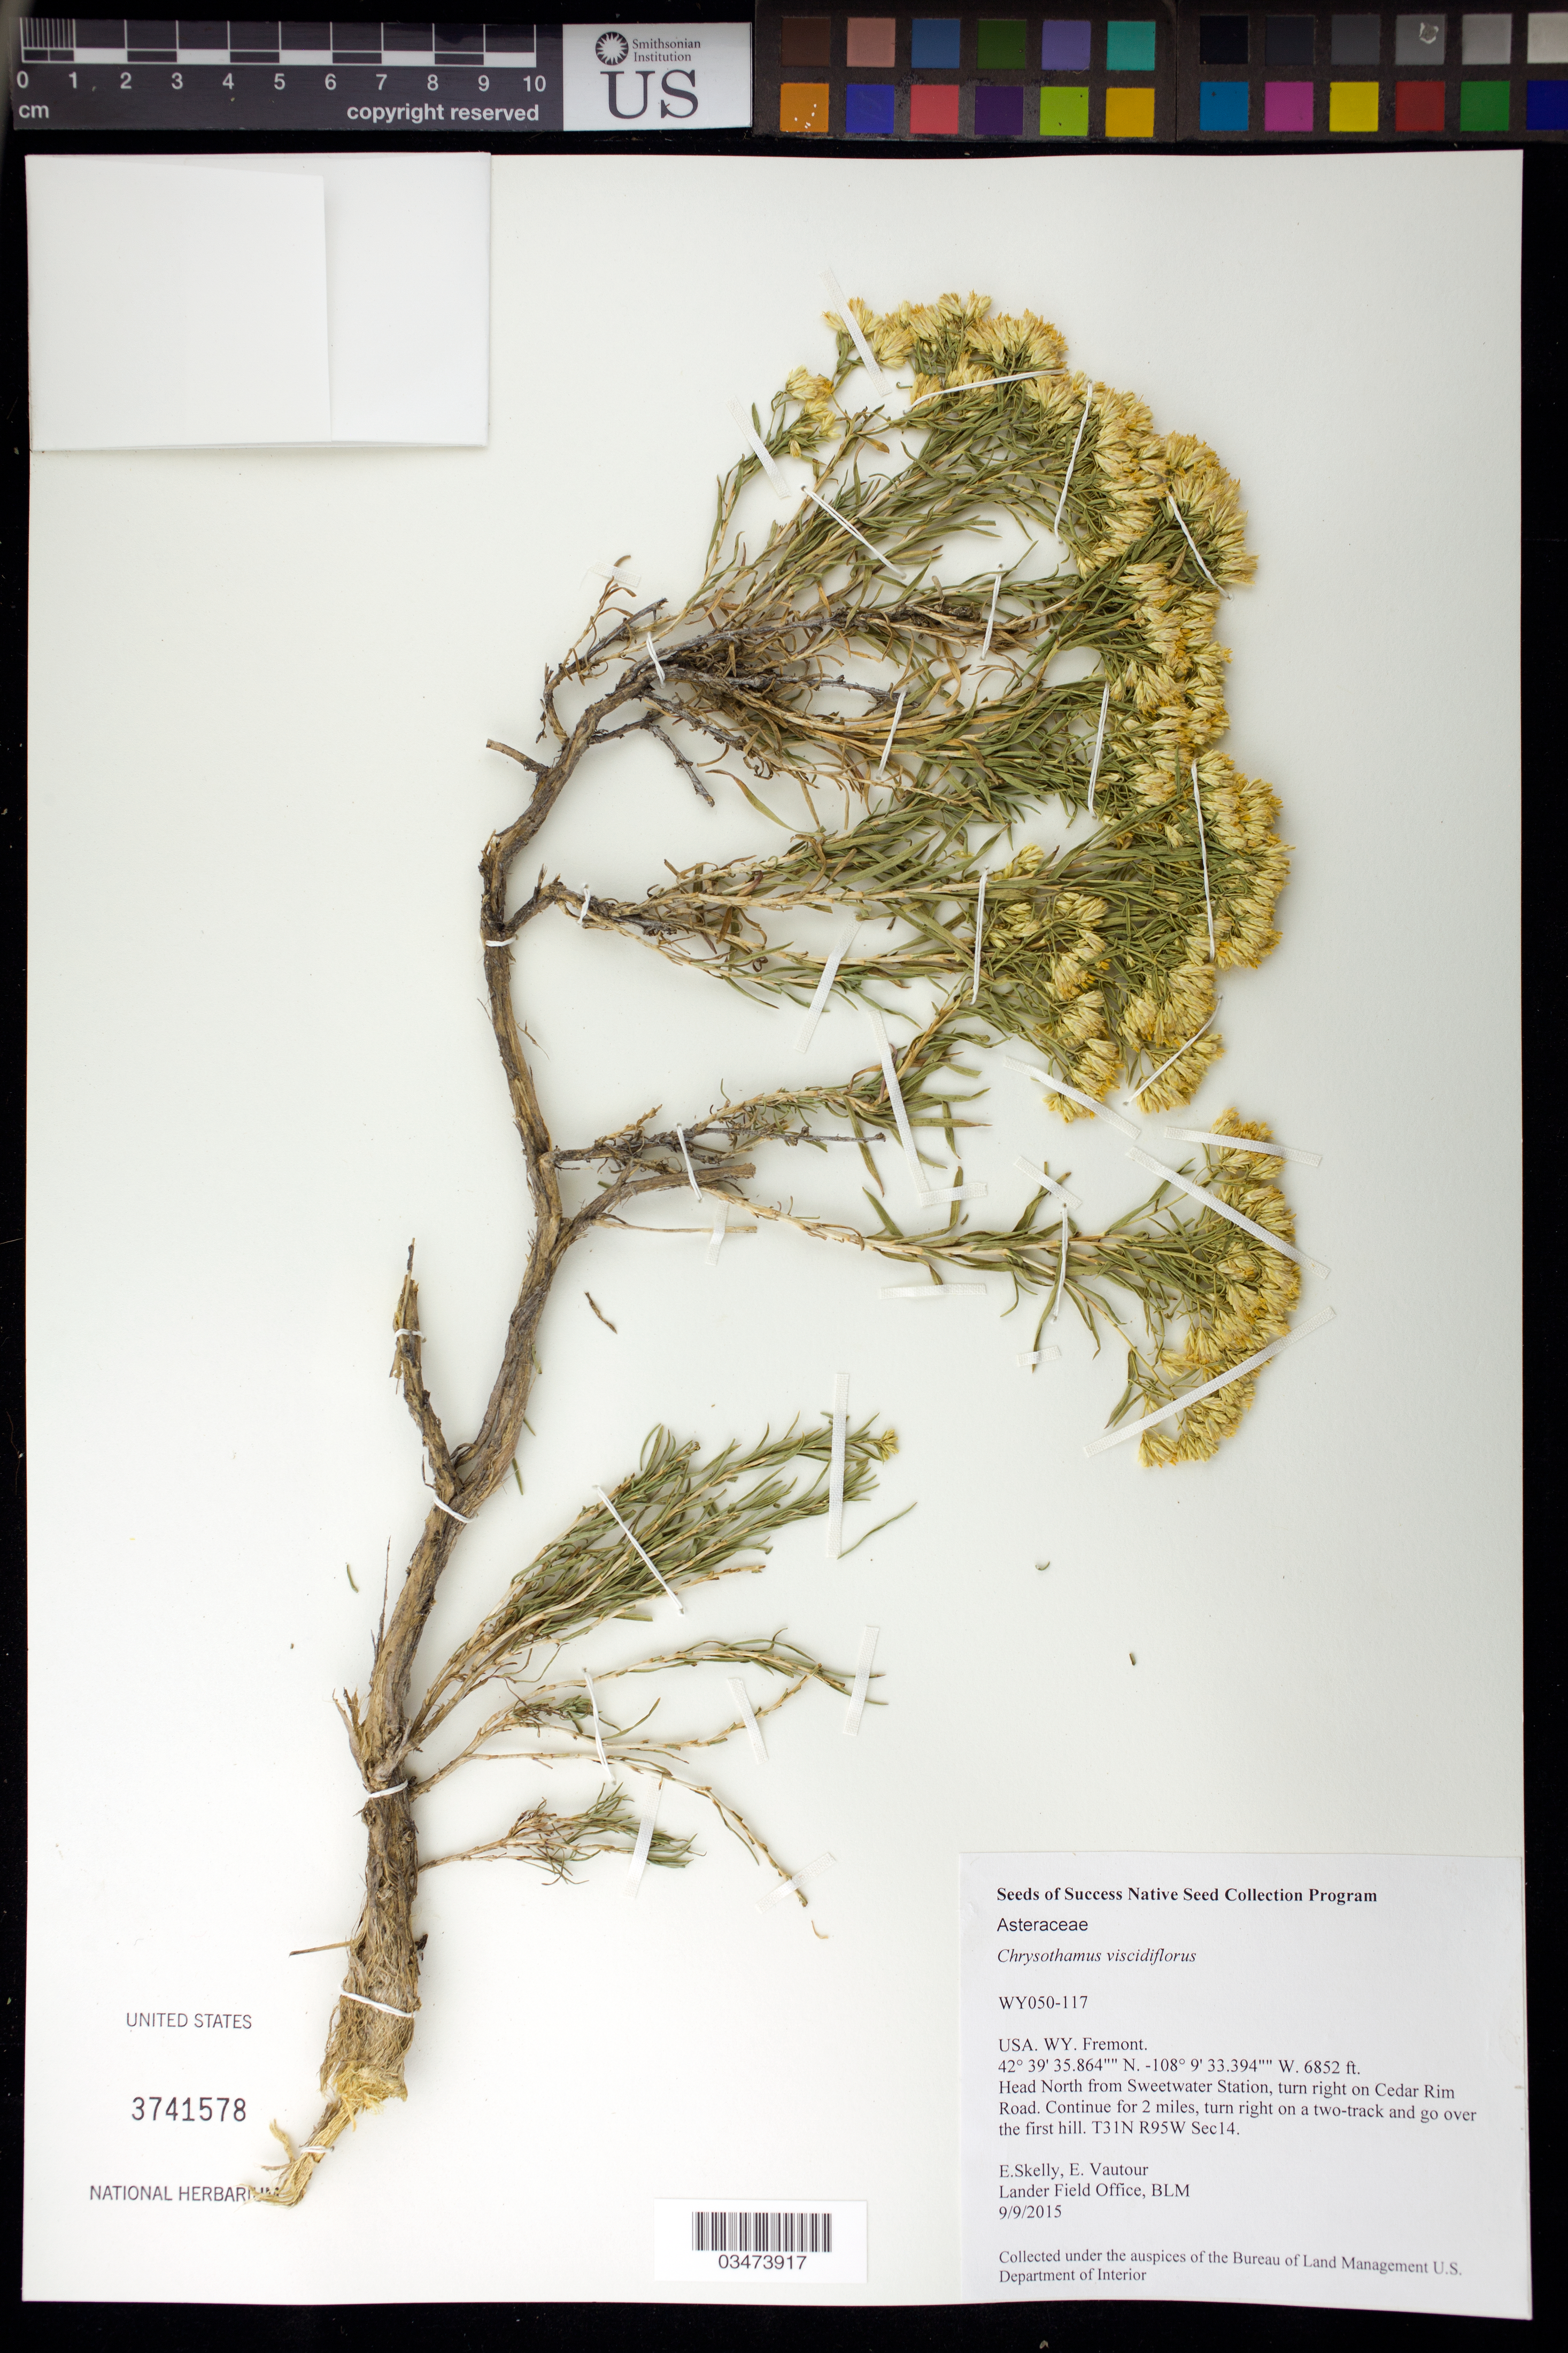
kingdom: Plantae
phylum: Tracheophyta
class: Magnoliopsida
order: Asterales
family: Asteraceae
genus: Chrysothamnus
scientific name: Chrysothamnus viscidiflorus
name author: (Hook.) Nutt.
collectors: E. Skelly & E. Vautour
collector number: WY050-117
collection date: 2015-09-09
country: United States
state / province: Wyoming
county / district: Fremont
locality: N from Sweetwater Station, 2 miles on Cedar Rim Rd.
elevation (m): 2088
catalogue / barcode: US 3741578